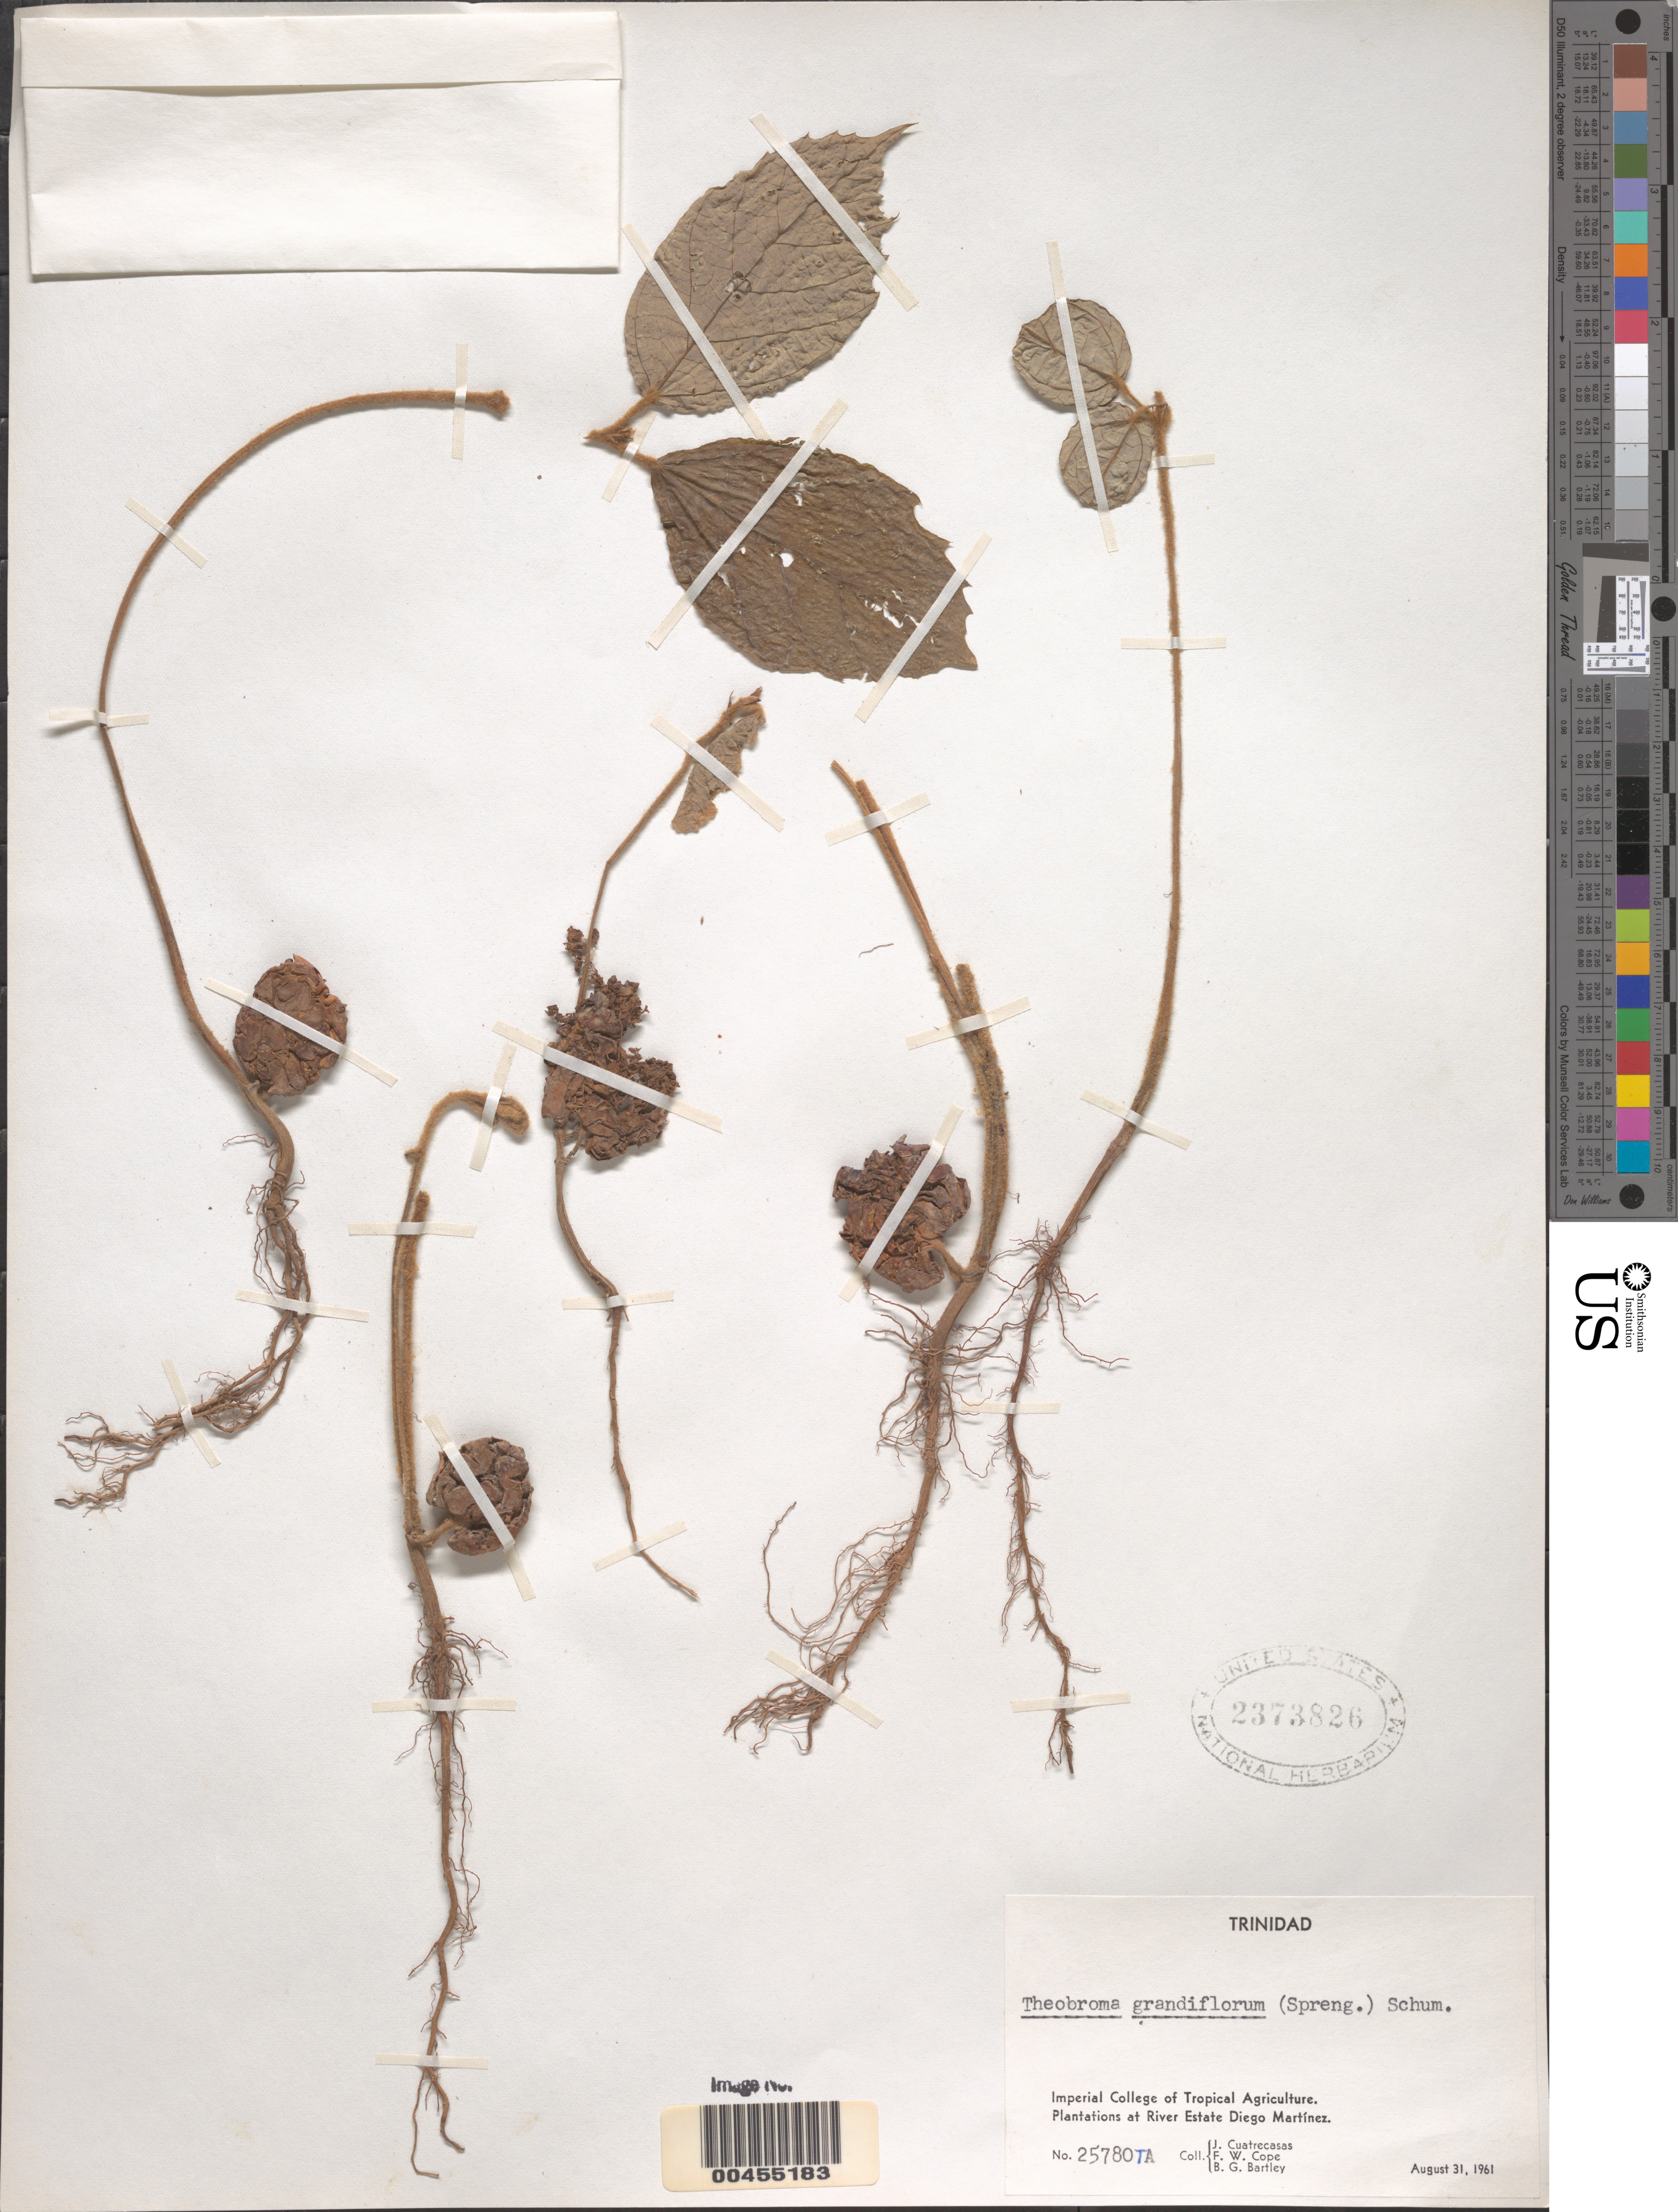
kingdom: Plantae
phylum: Tracheophyta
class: Magnoliopsida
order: Malvales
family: Malvaceae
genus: Theobroma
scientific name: Theobroma grandiflorum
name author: (Willd. ex Spreng.) K. Schum.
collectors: J. Cuatrecasas, F. Cope & B. Bartley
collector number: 25780TA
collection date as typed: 31 Aug 1961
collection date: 1961-08-31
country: Trinidad and Tobago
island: Trinidad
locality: Imperial College of Tropical Agriculture. Plantations at River Estate Diego Martínez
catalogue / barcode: US 2373826